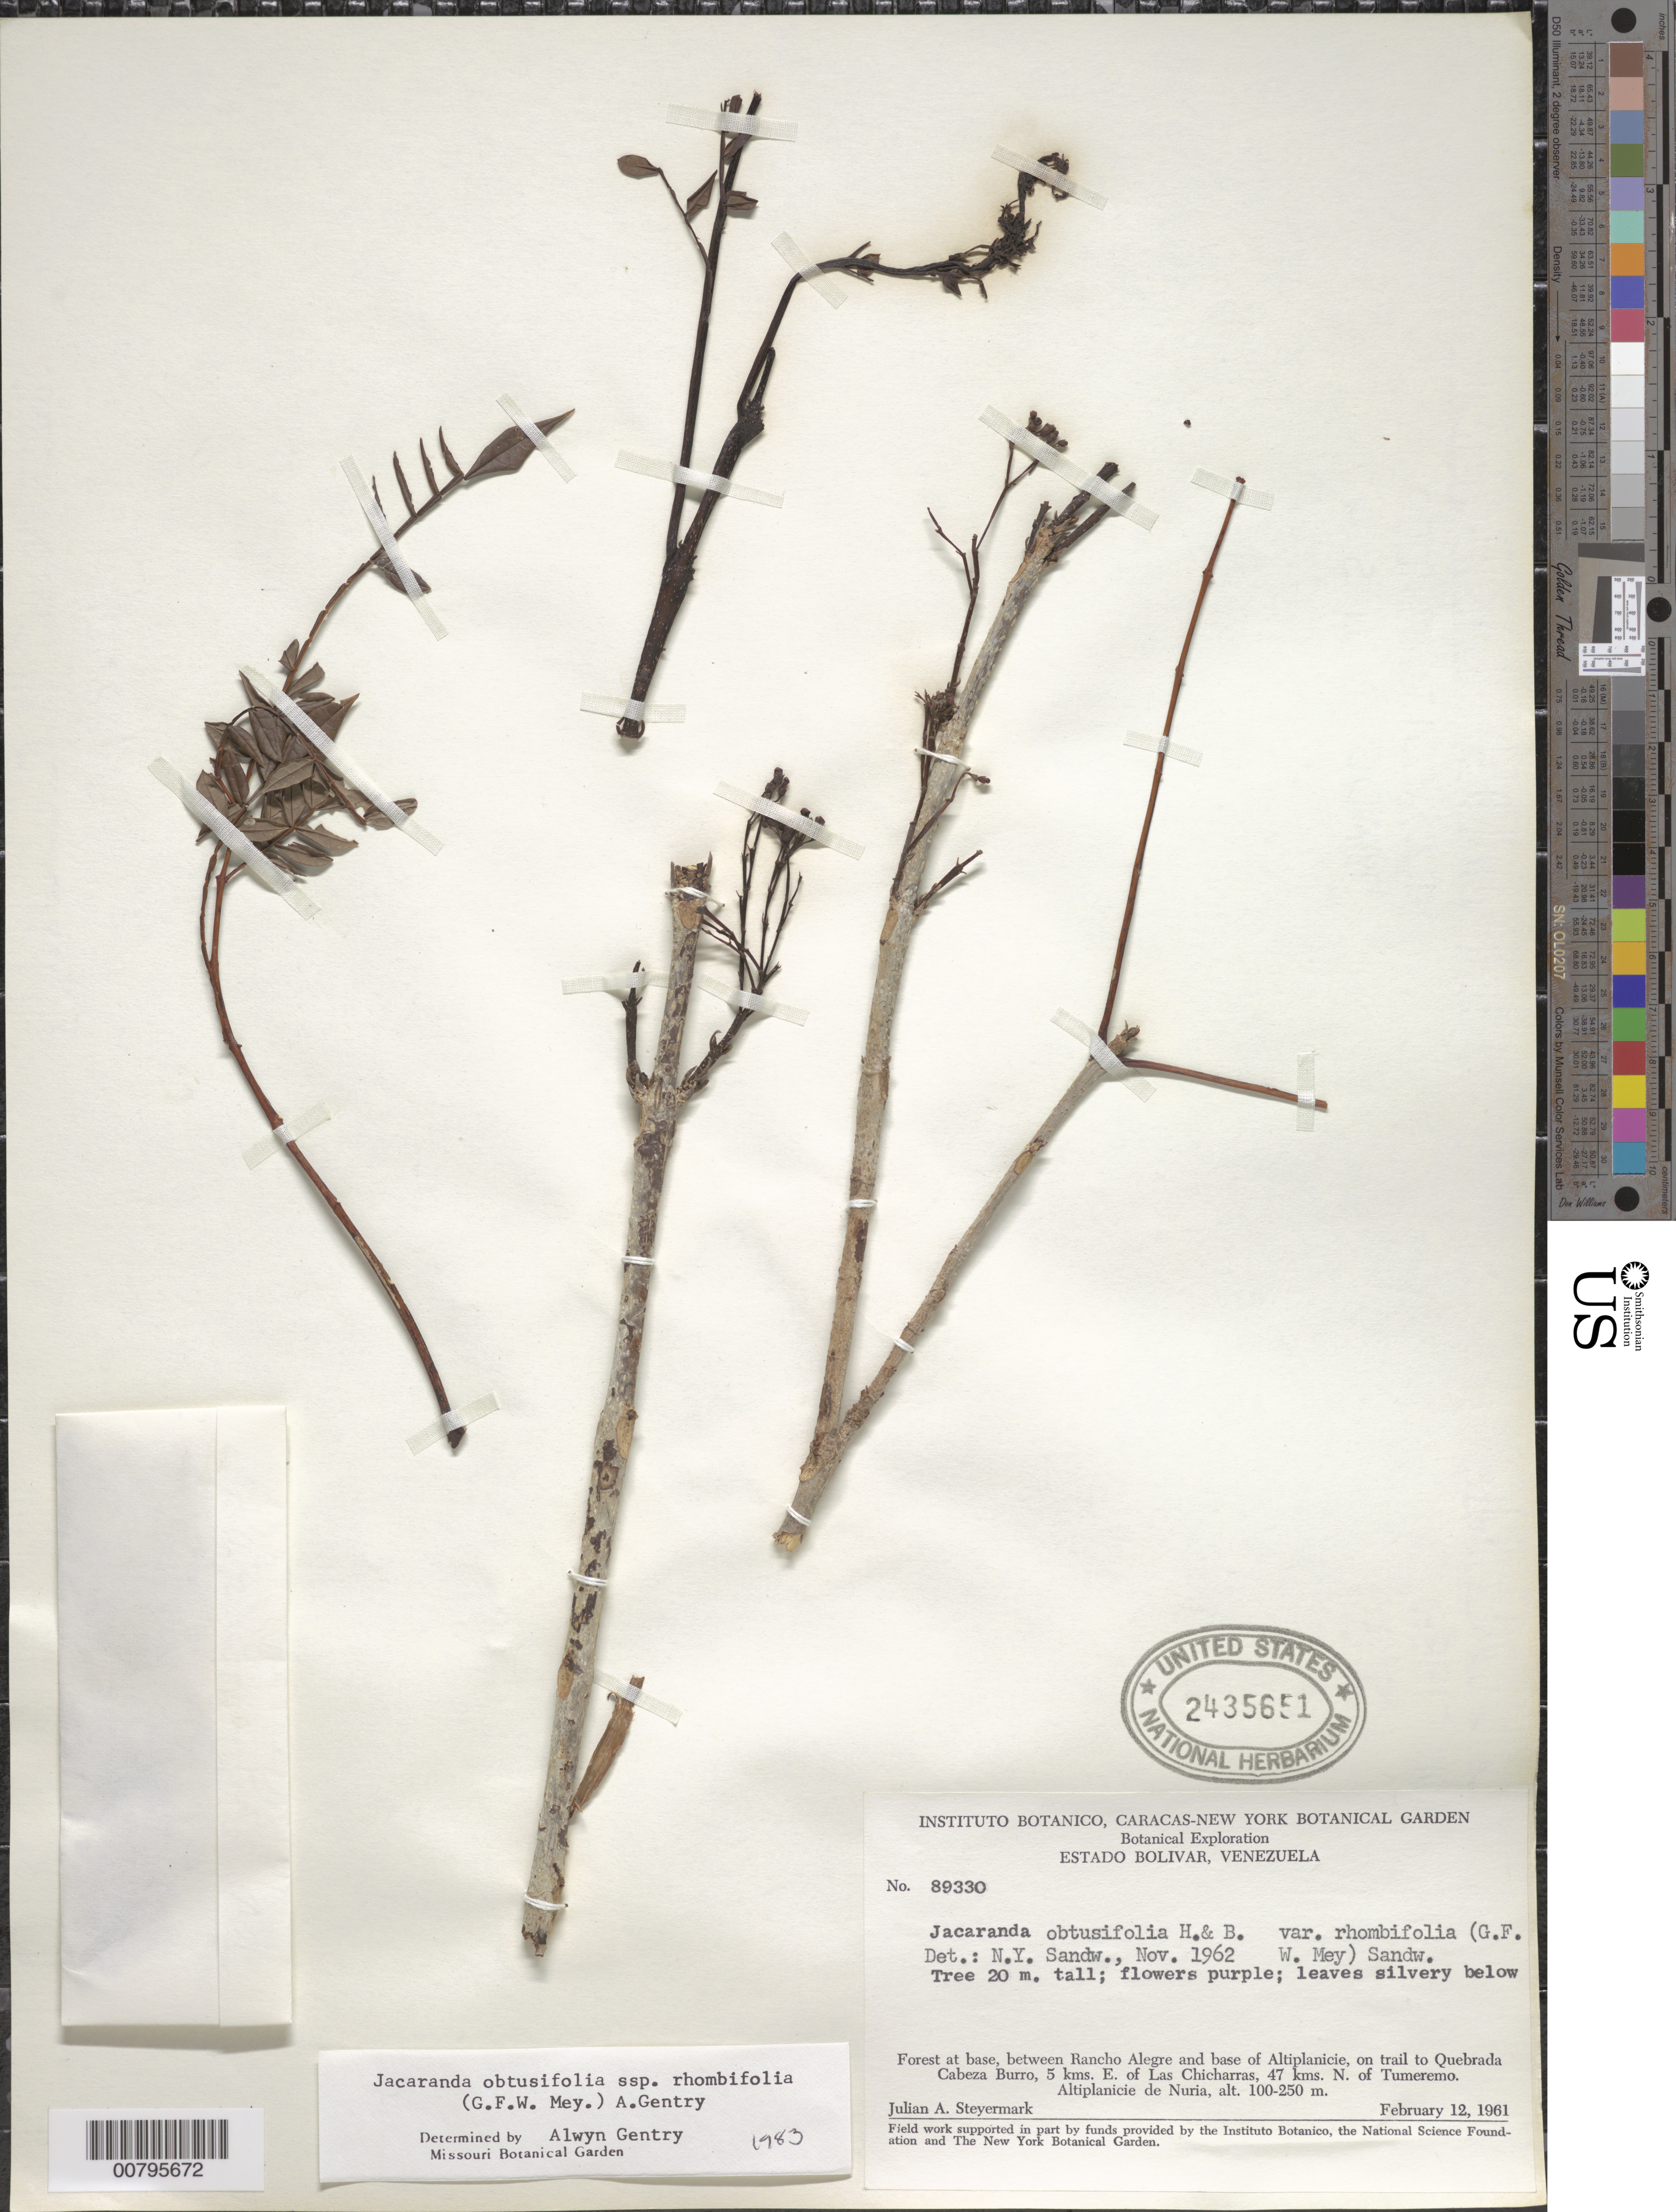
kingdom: Plantae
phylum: Tracheophyta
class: Magnoliopsida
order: Lamiales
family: Bignoniaceae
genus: Jacaranda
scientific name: Jacaranda obtusifolia subsp. rhombifolia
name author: (G. Mey.) A.H. Gentry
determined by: Sandwith, N. Y.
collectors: J. Steyermark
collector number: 89330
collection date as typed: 12-Feb-61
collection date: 1961-02-12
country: Venezuela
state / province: Bolívar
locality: Altiplanicie de Nuria, betw. Rancho Alegre and base of Altiplanicie, on trail to Quebrada Cabeza Burro, 5 km E of Las Chicharras, 47 km N of Tumeremo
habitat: Forest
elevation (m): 100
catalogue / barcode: US 2435651